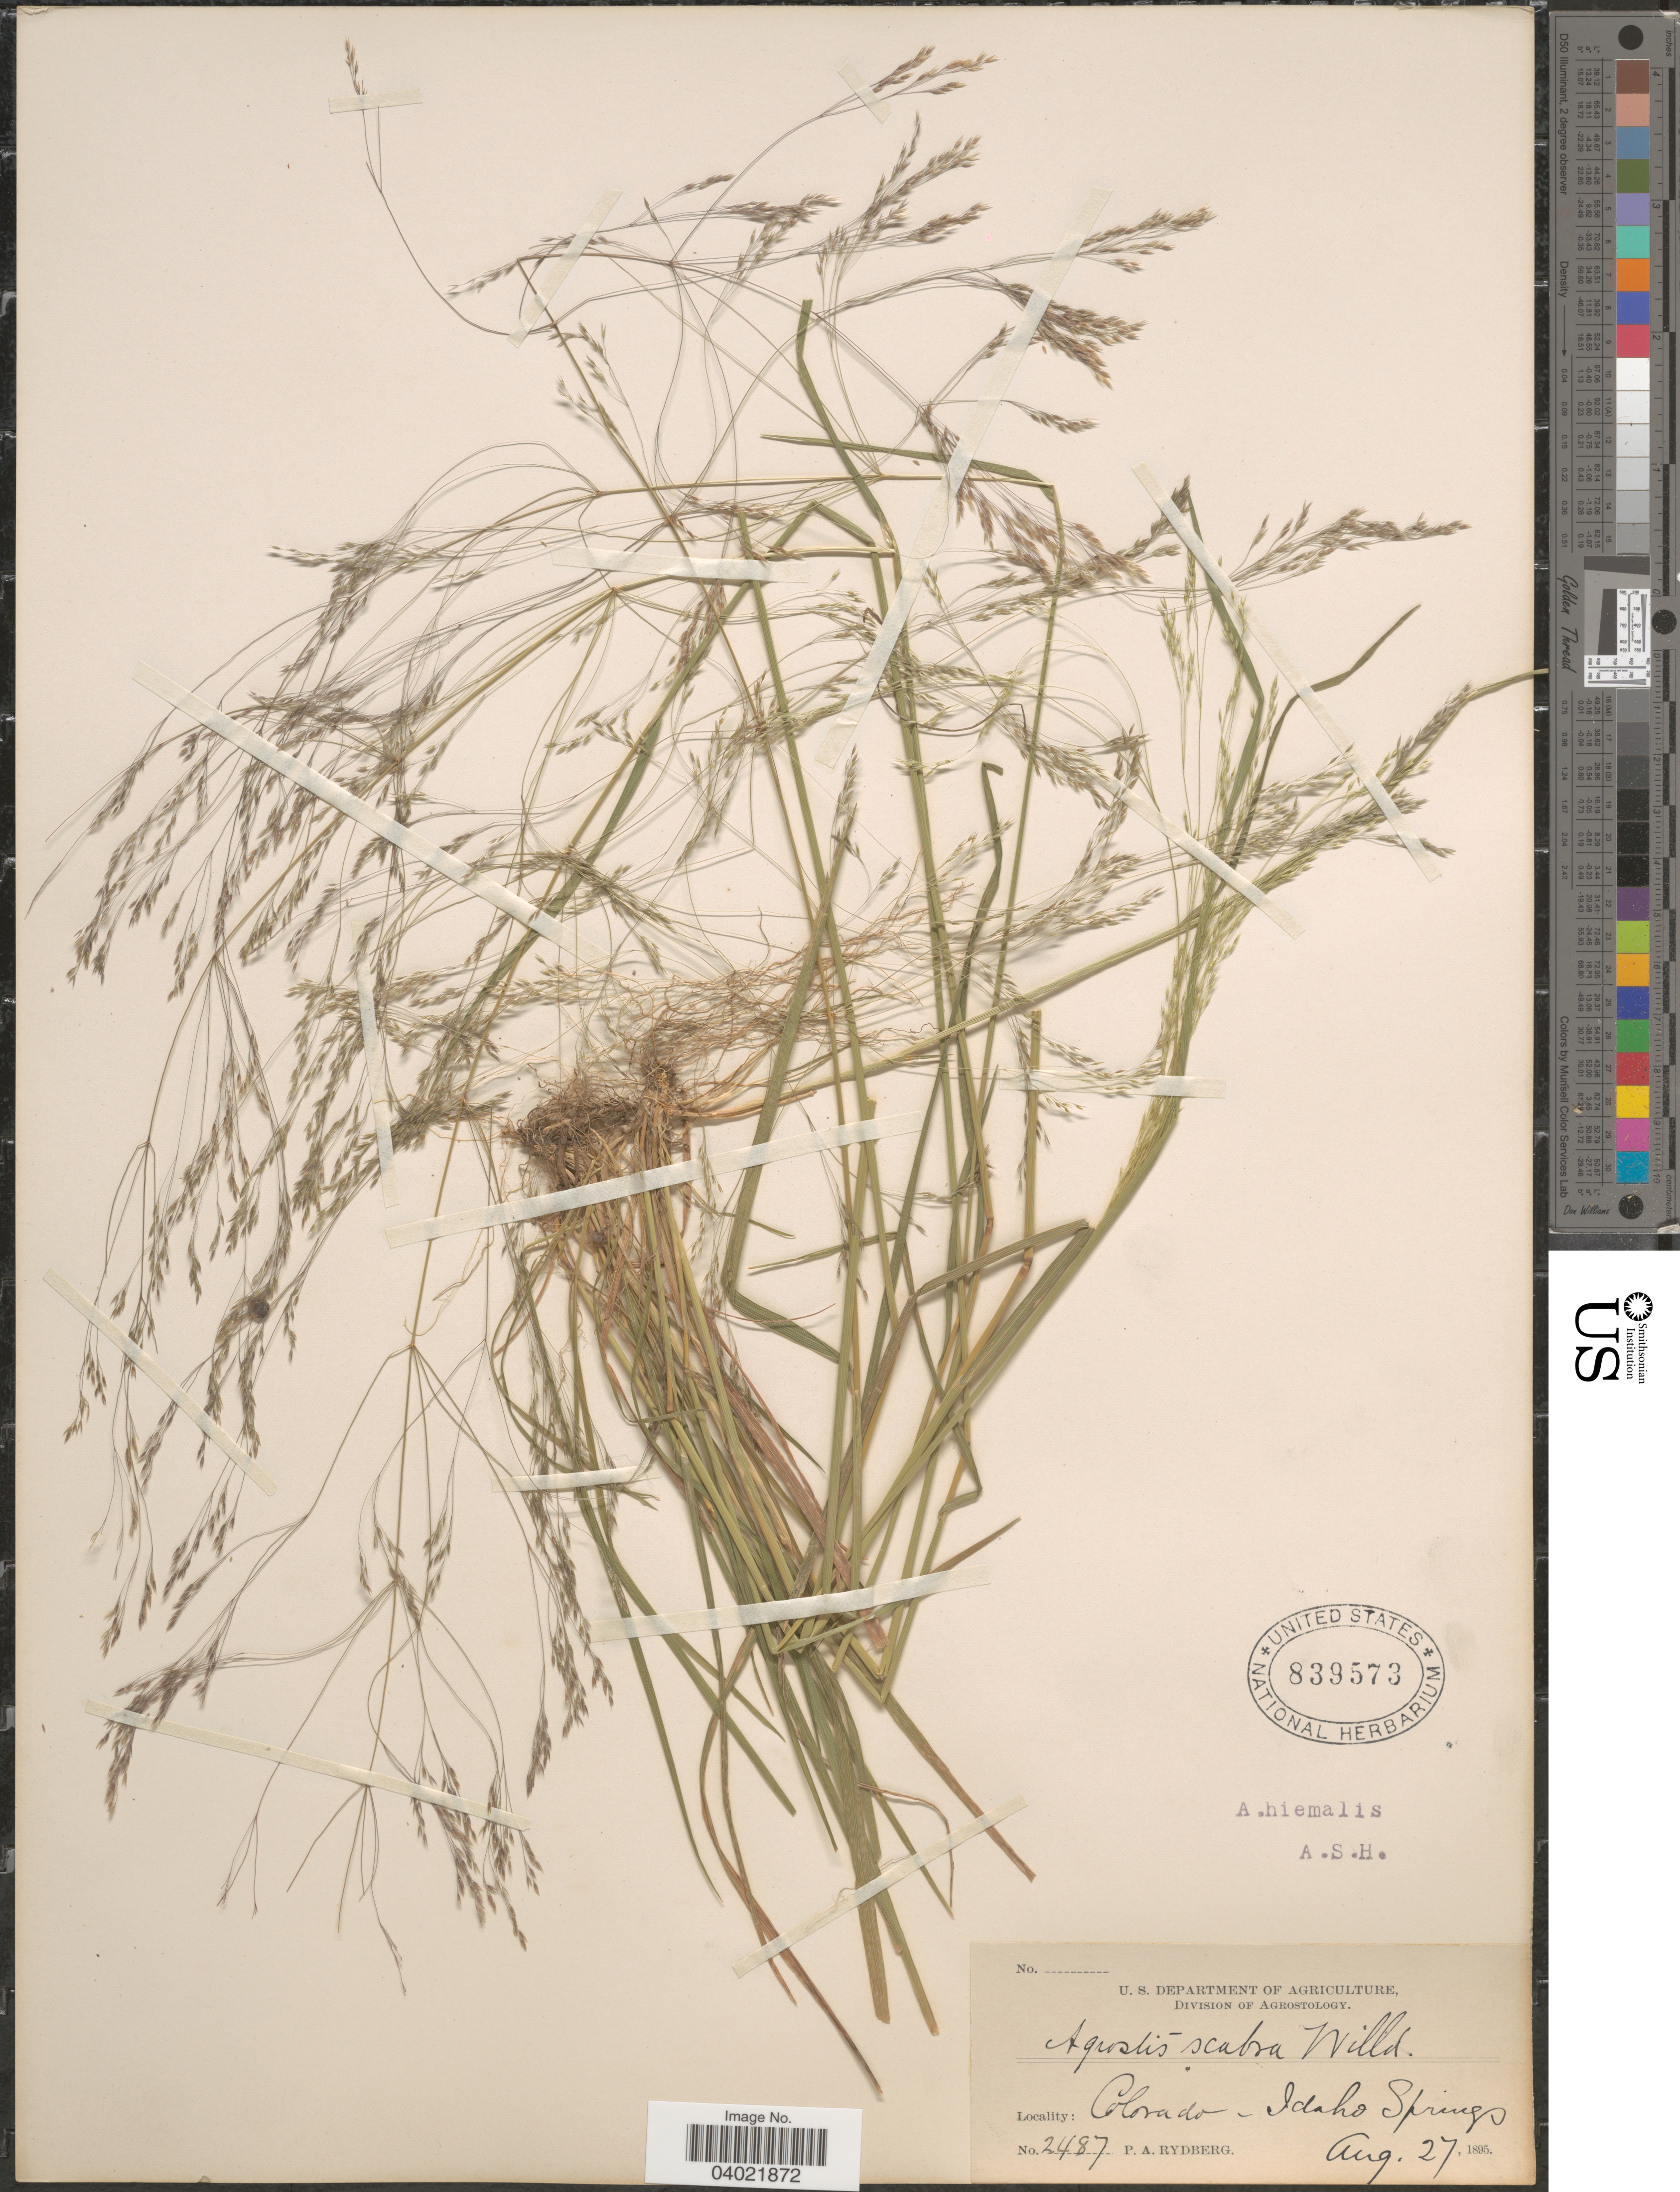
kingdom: Plantae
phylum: Tracheophyta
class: Liliopsida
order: Poales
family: Poaceae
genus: Agrostis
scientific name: Agrostis scabra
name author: Willd.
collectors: P. A. Rydberg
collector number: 2487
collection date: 1895-08-27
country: United States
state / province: Colorado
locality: Idaho Springs.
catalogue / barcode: US 839573